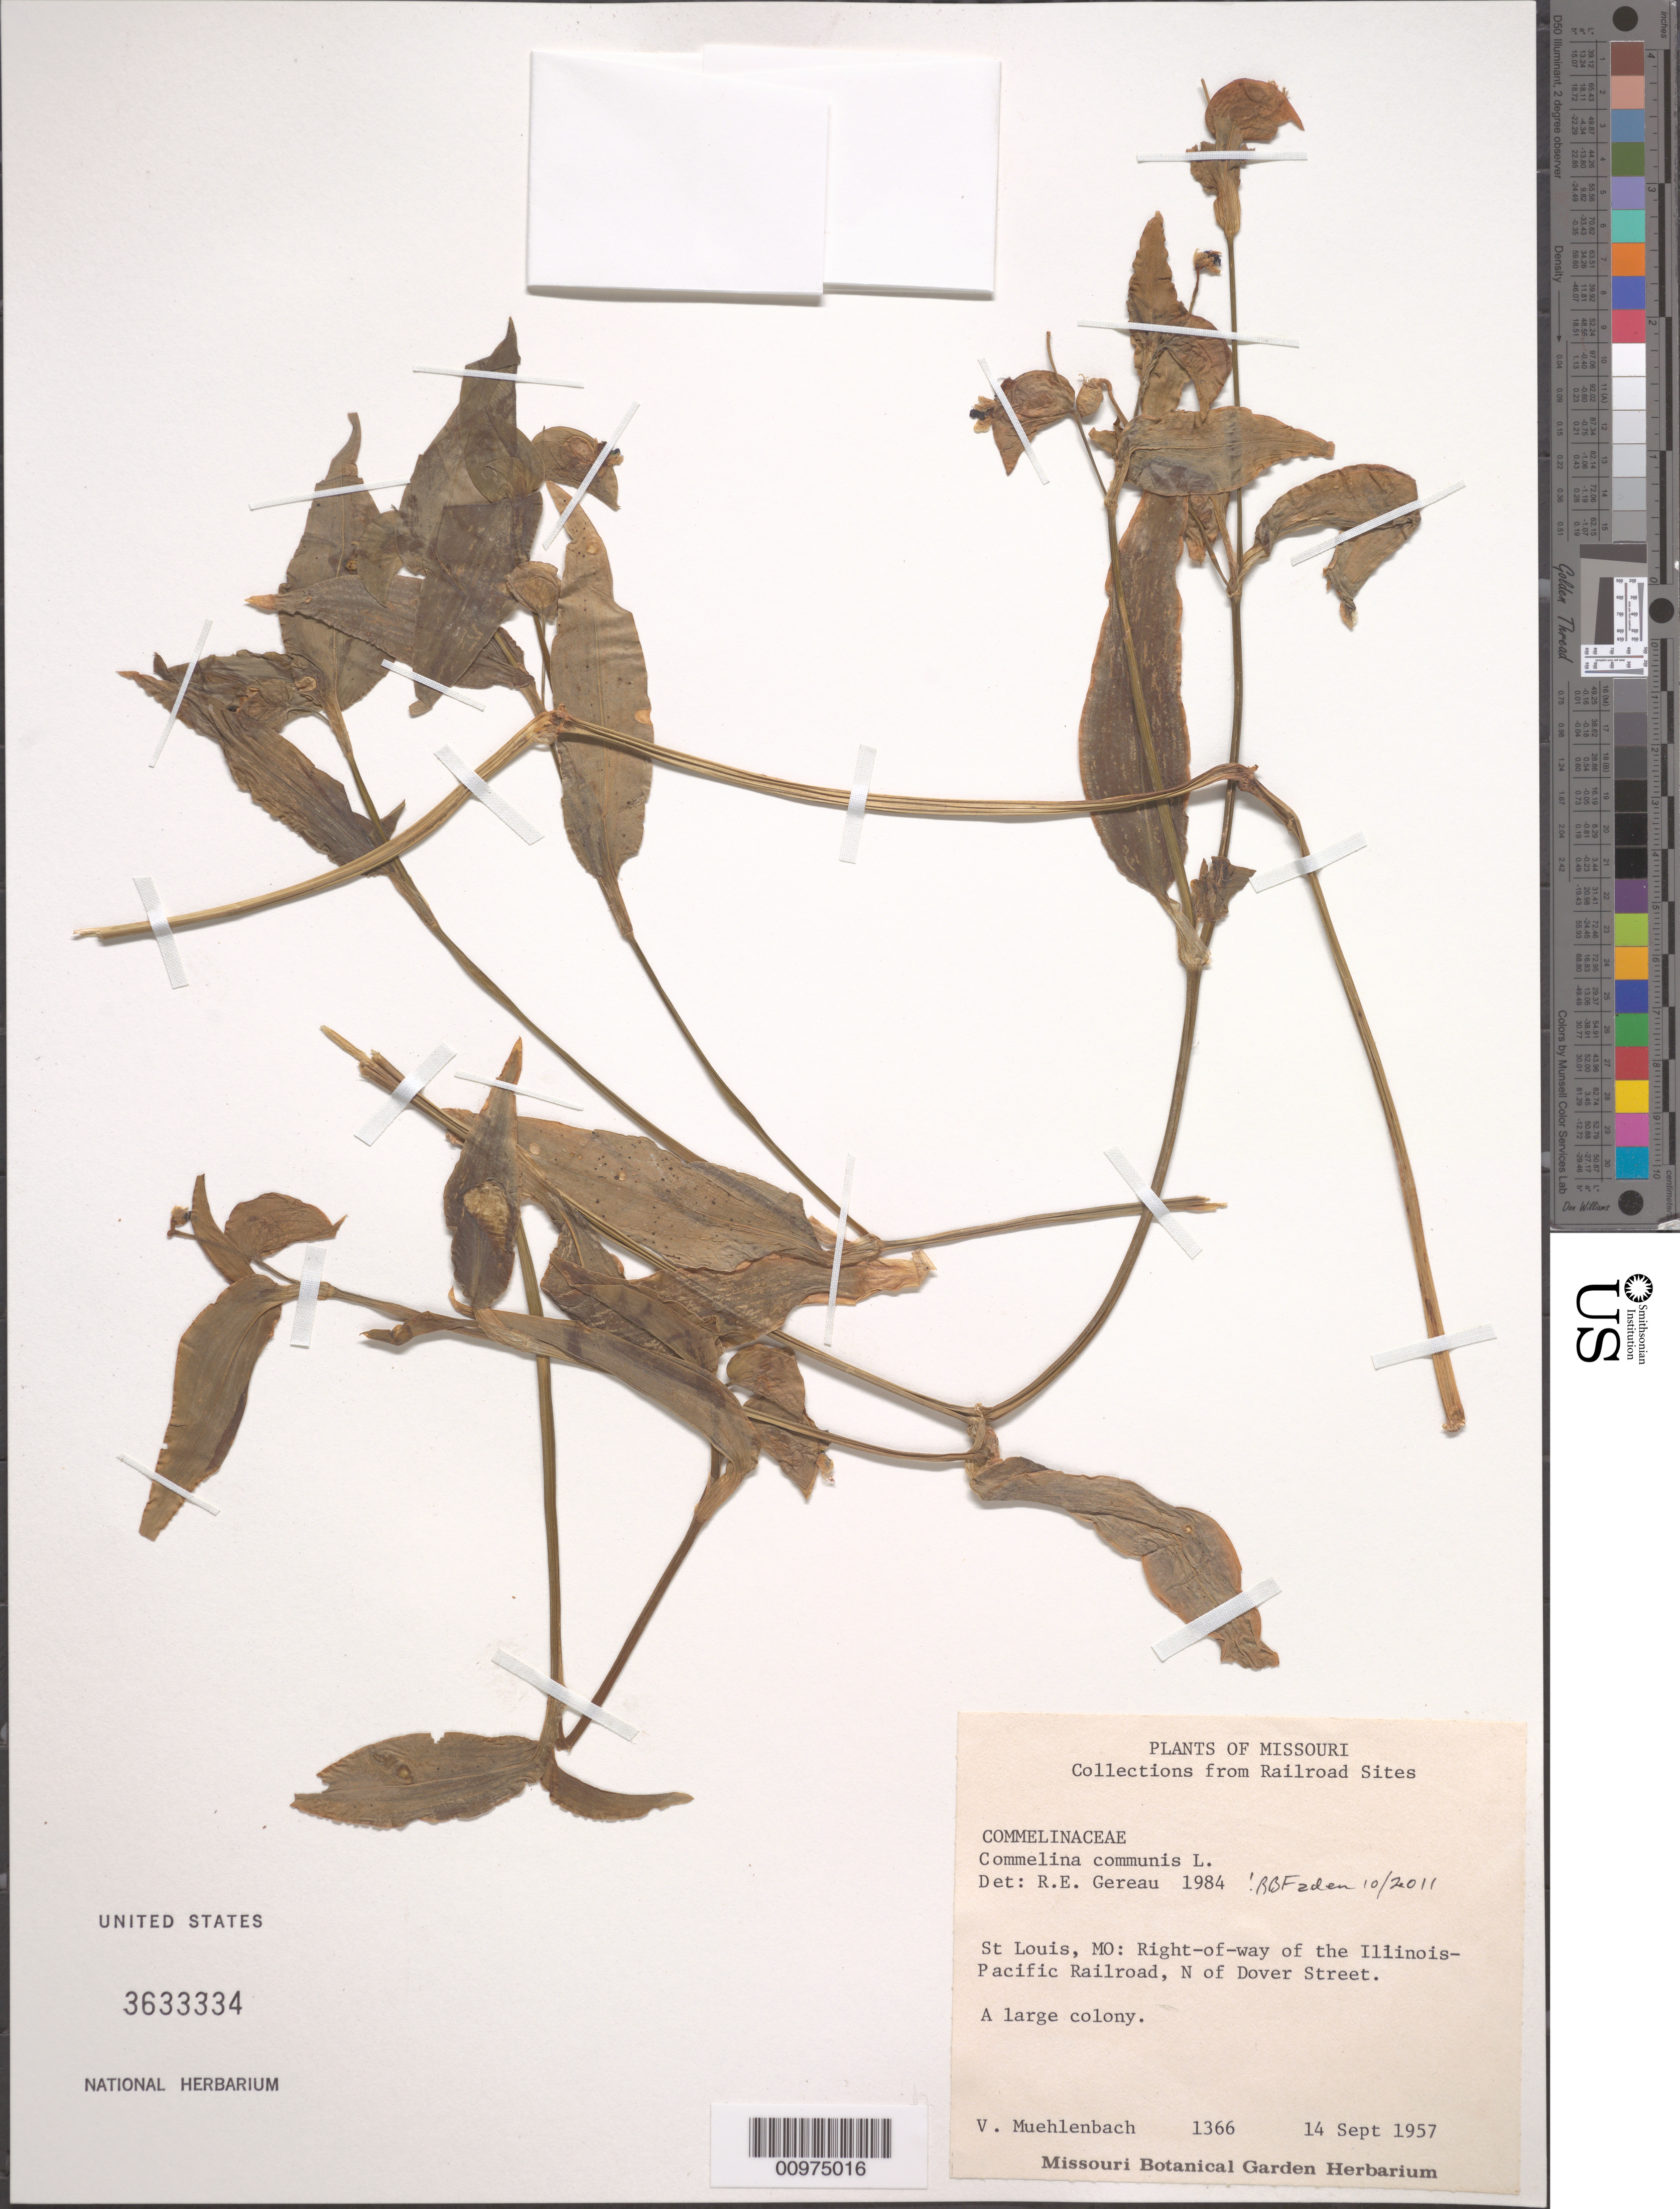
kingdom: Plantae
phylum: Tracheophyta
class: Liliopsida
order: Commelinales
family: Commelinaceae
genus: Commelina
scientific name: Commelina communis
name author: L.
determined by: Faden, Robert B., (US), Smithsonian Institution - National Museum of Natural History (UNITED STATES)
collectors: V. Muehlenbach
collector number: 1366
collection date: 1957-09-14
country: United States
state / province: Missouri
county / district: Saint Louis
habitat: Right-of-way of the Illinois-Pacific Railroad, N of Dover Street.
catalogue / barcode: US 3633334